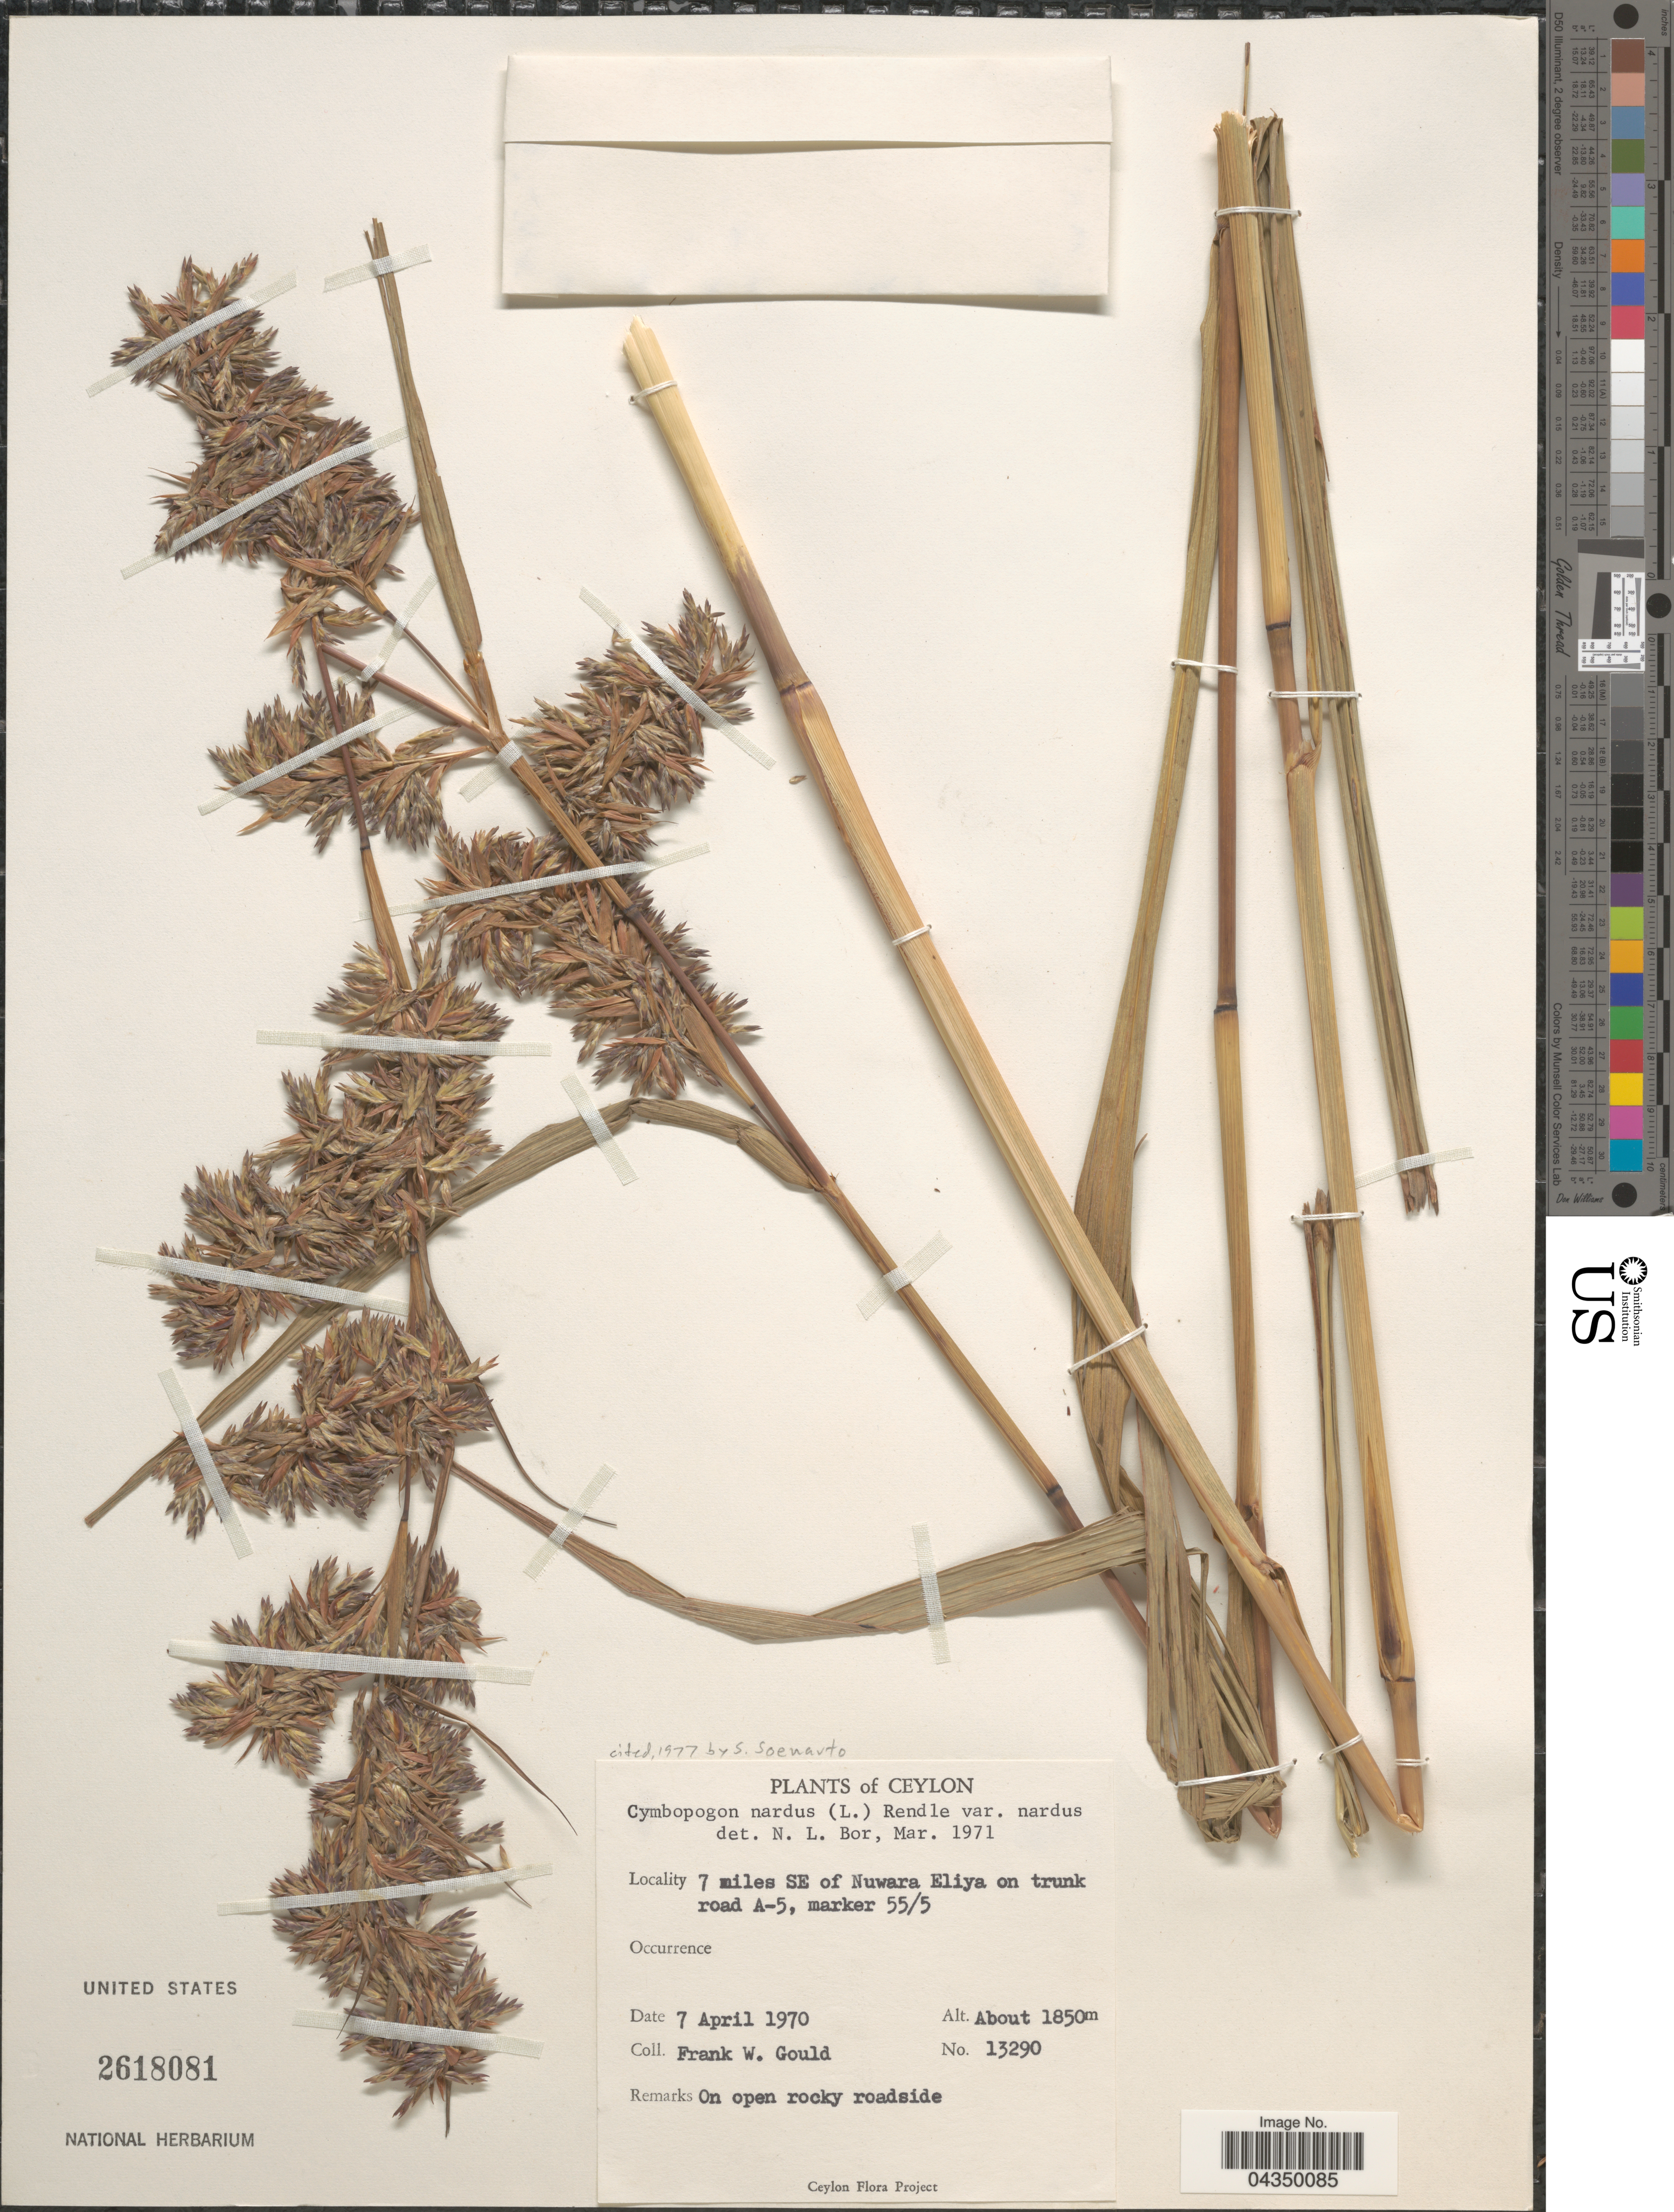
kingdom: Plantae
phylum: Tracheophyta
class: Liliopsida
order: Poales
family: Poaceae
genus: Cymbopogon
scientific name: Cymbopogon nardus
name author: (L.) Rendle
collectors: F. W. Gould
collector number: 13290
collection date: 1970-04-07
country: Sri Lanka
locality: Ceylon. 7 miles SE of Nuwara Eliya on trunk road A-5, marker 55/5.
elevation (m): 1850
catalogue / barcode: US 2618081